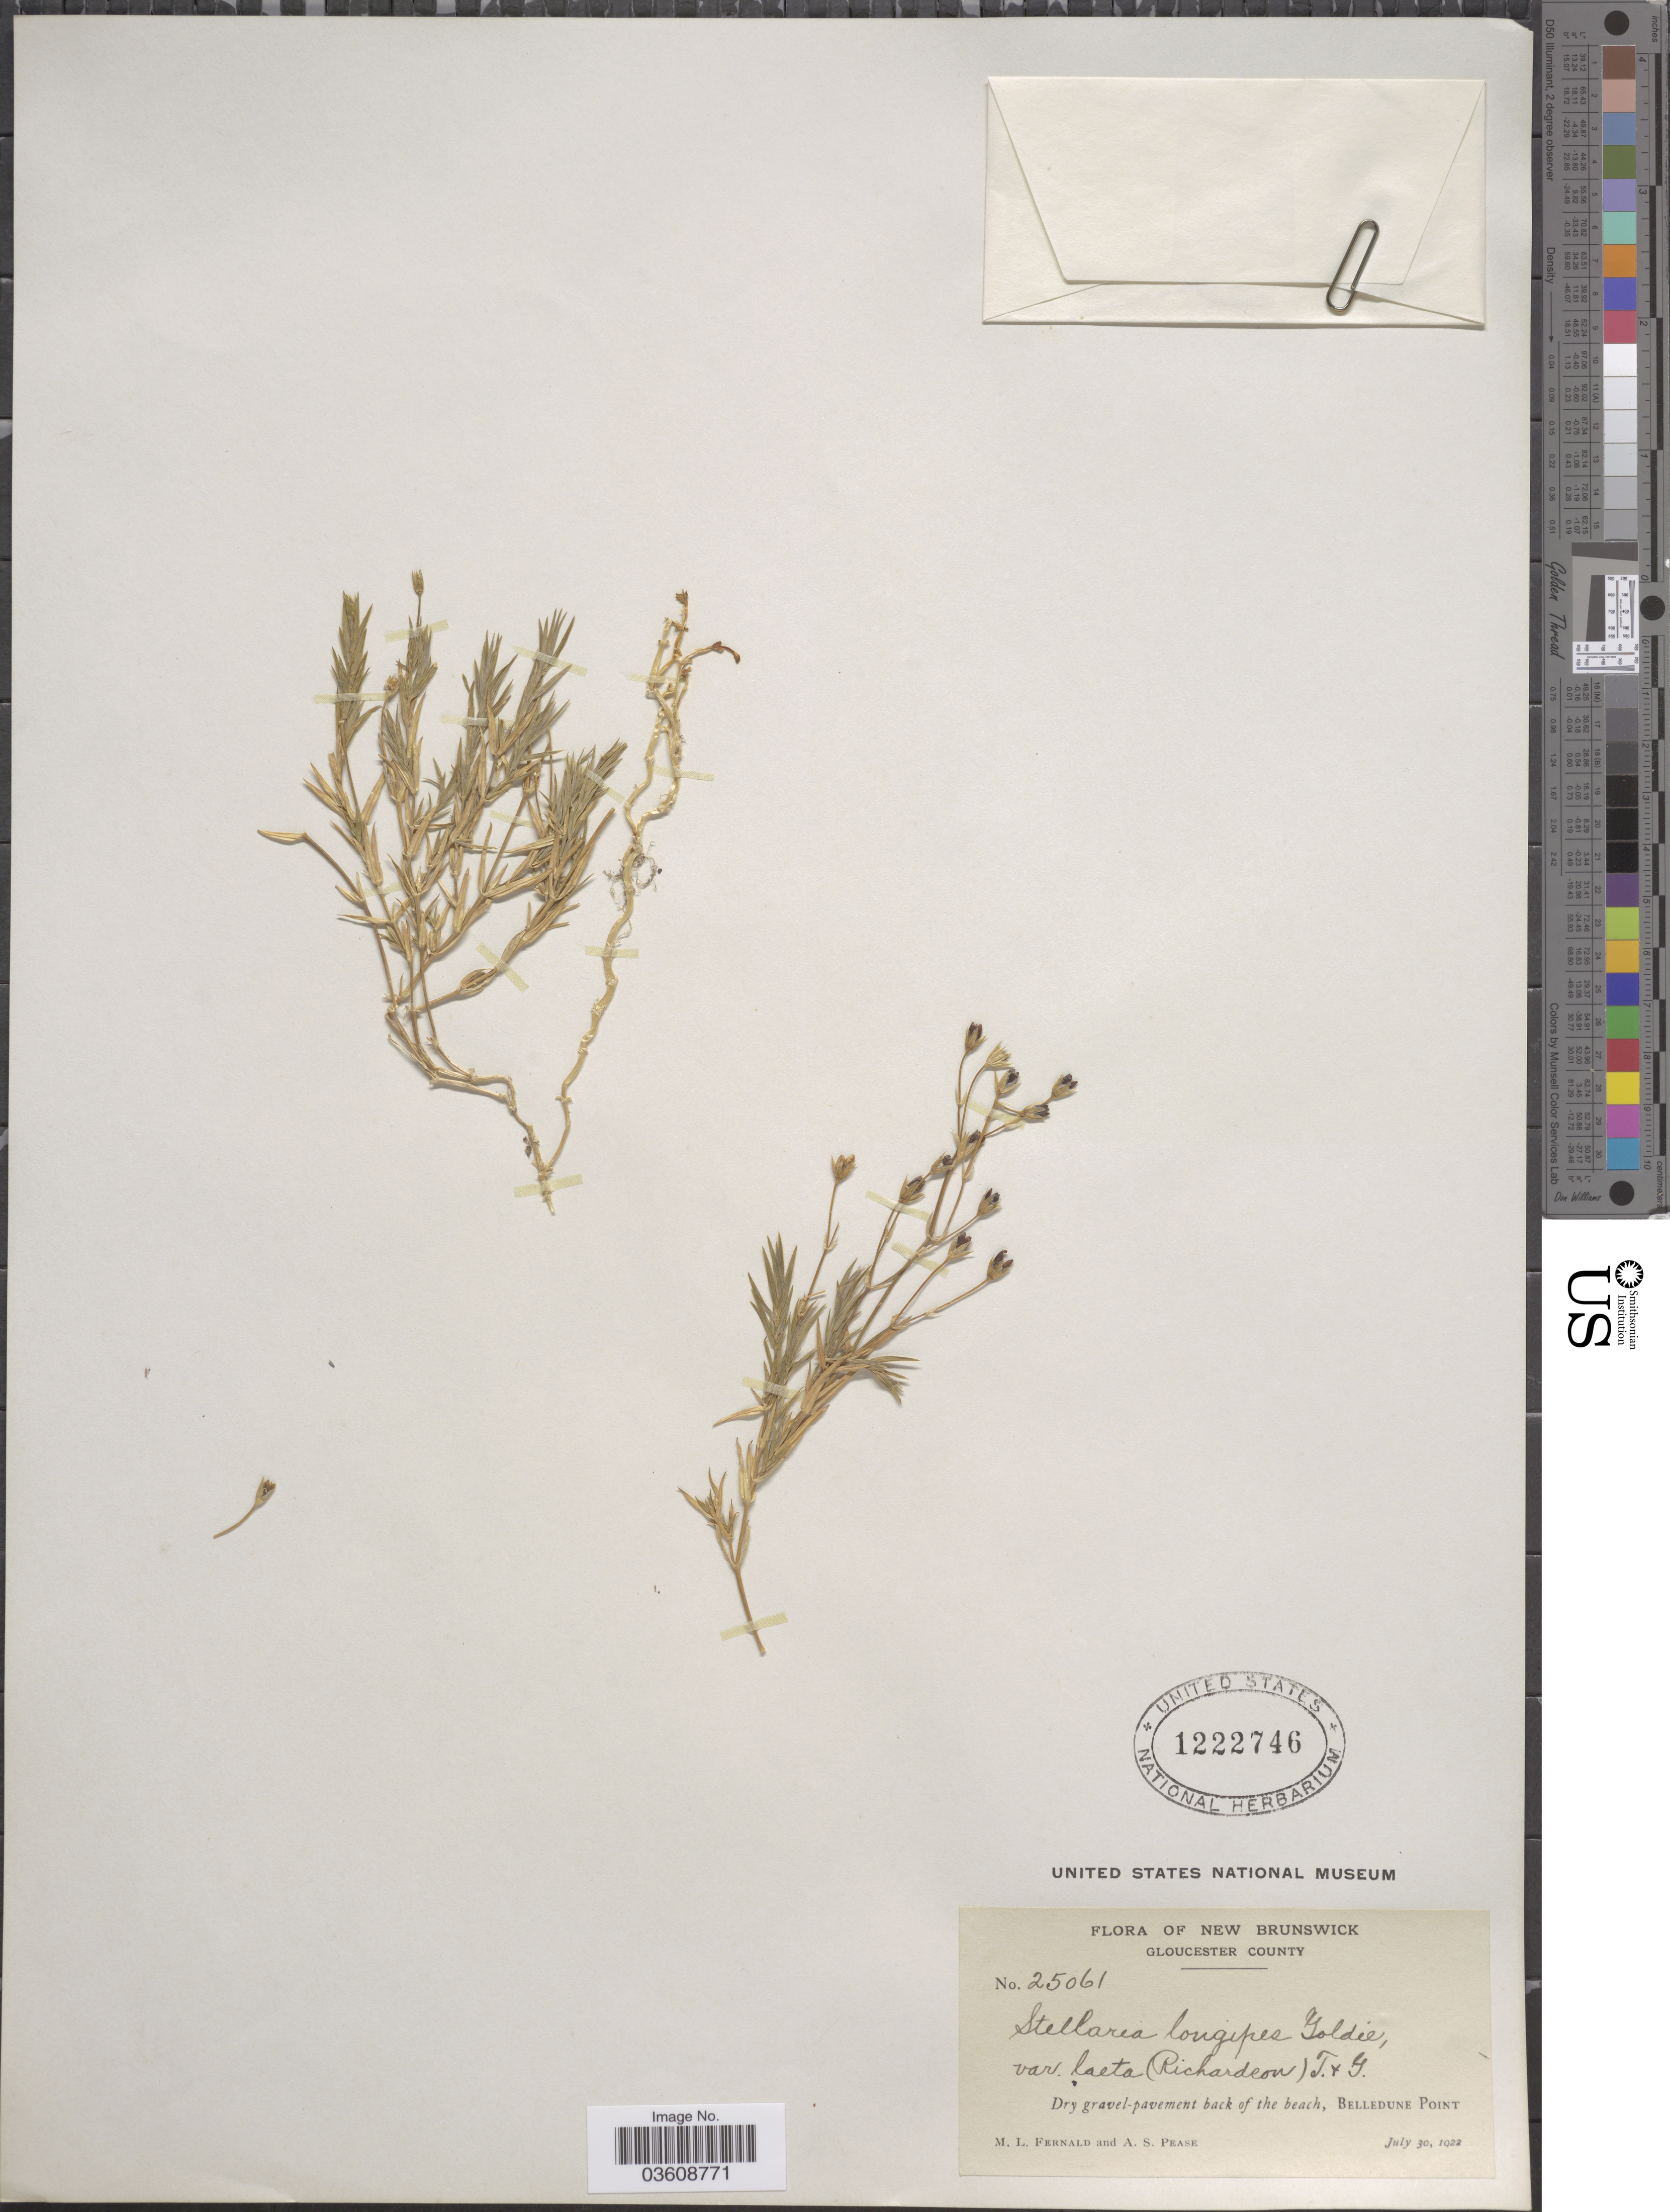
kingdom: Plantae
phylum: Tracheophyta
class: Magnoliopsida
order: Caryophyllales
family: Caryophyllaceae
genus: Stellaria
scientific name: Stellaria longipes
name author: Goldie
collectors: M. L. Fernald & A. S. Pease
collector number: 25061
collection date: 1922-07-30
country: Canada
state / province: New Brunswick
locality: Gloucester County. Belledune Point.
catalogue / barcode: US 1222746